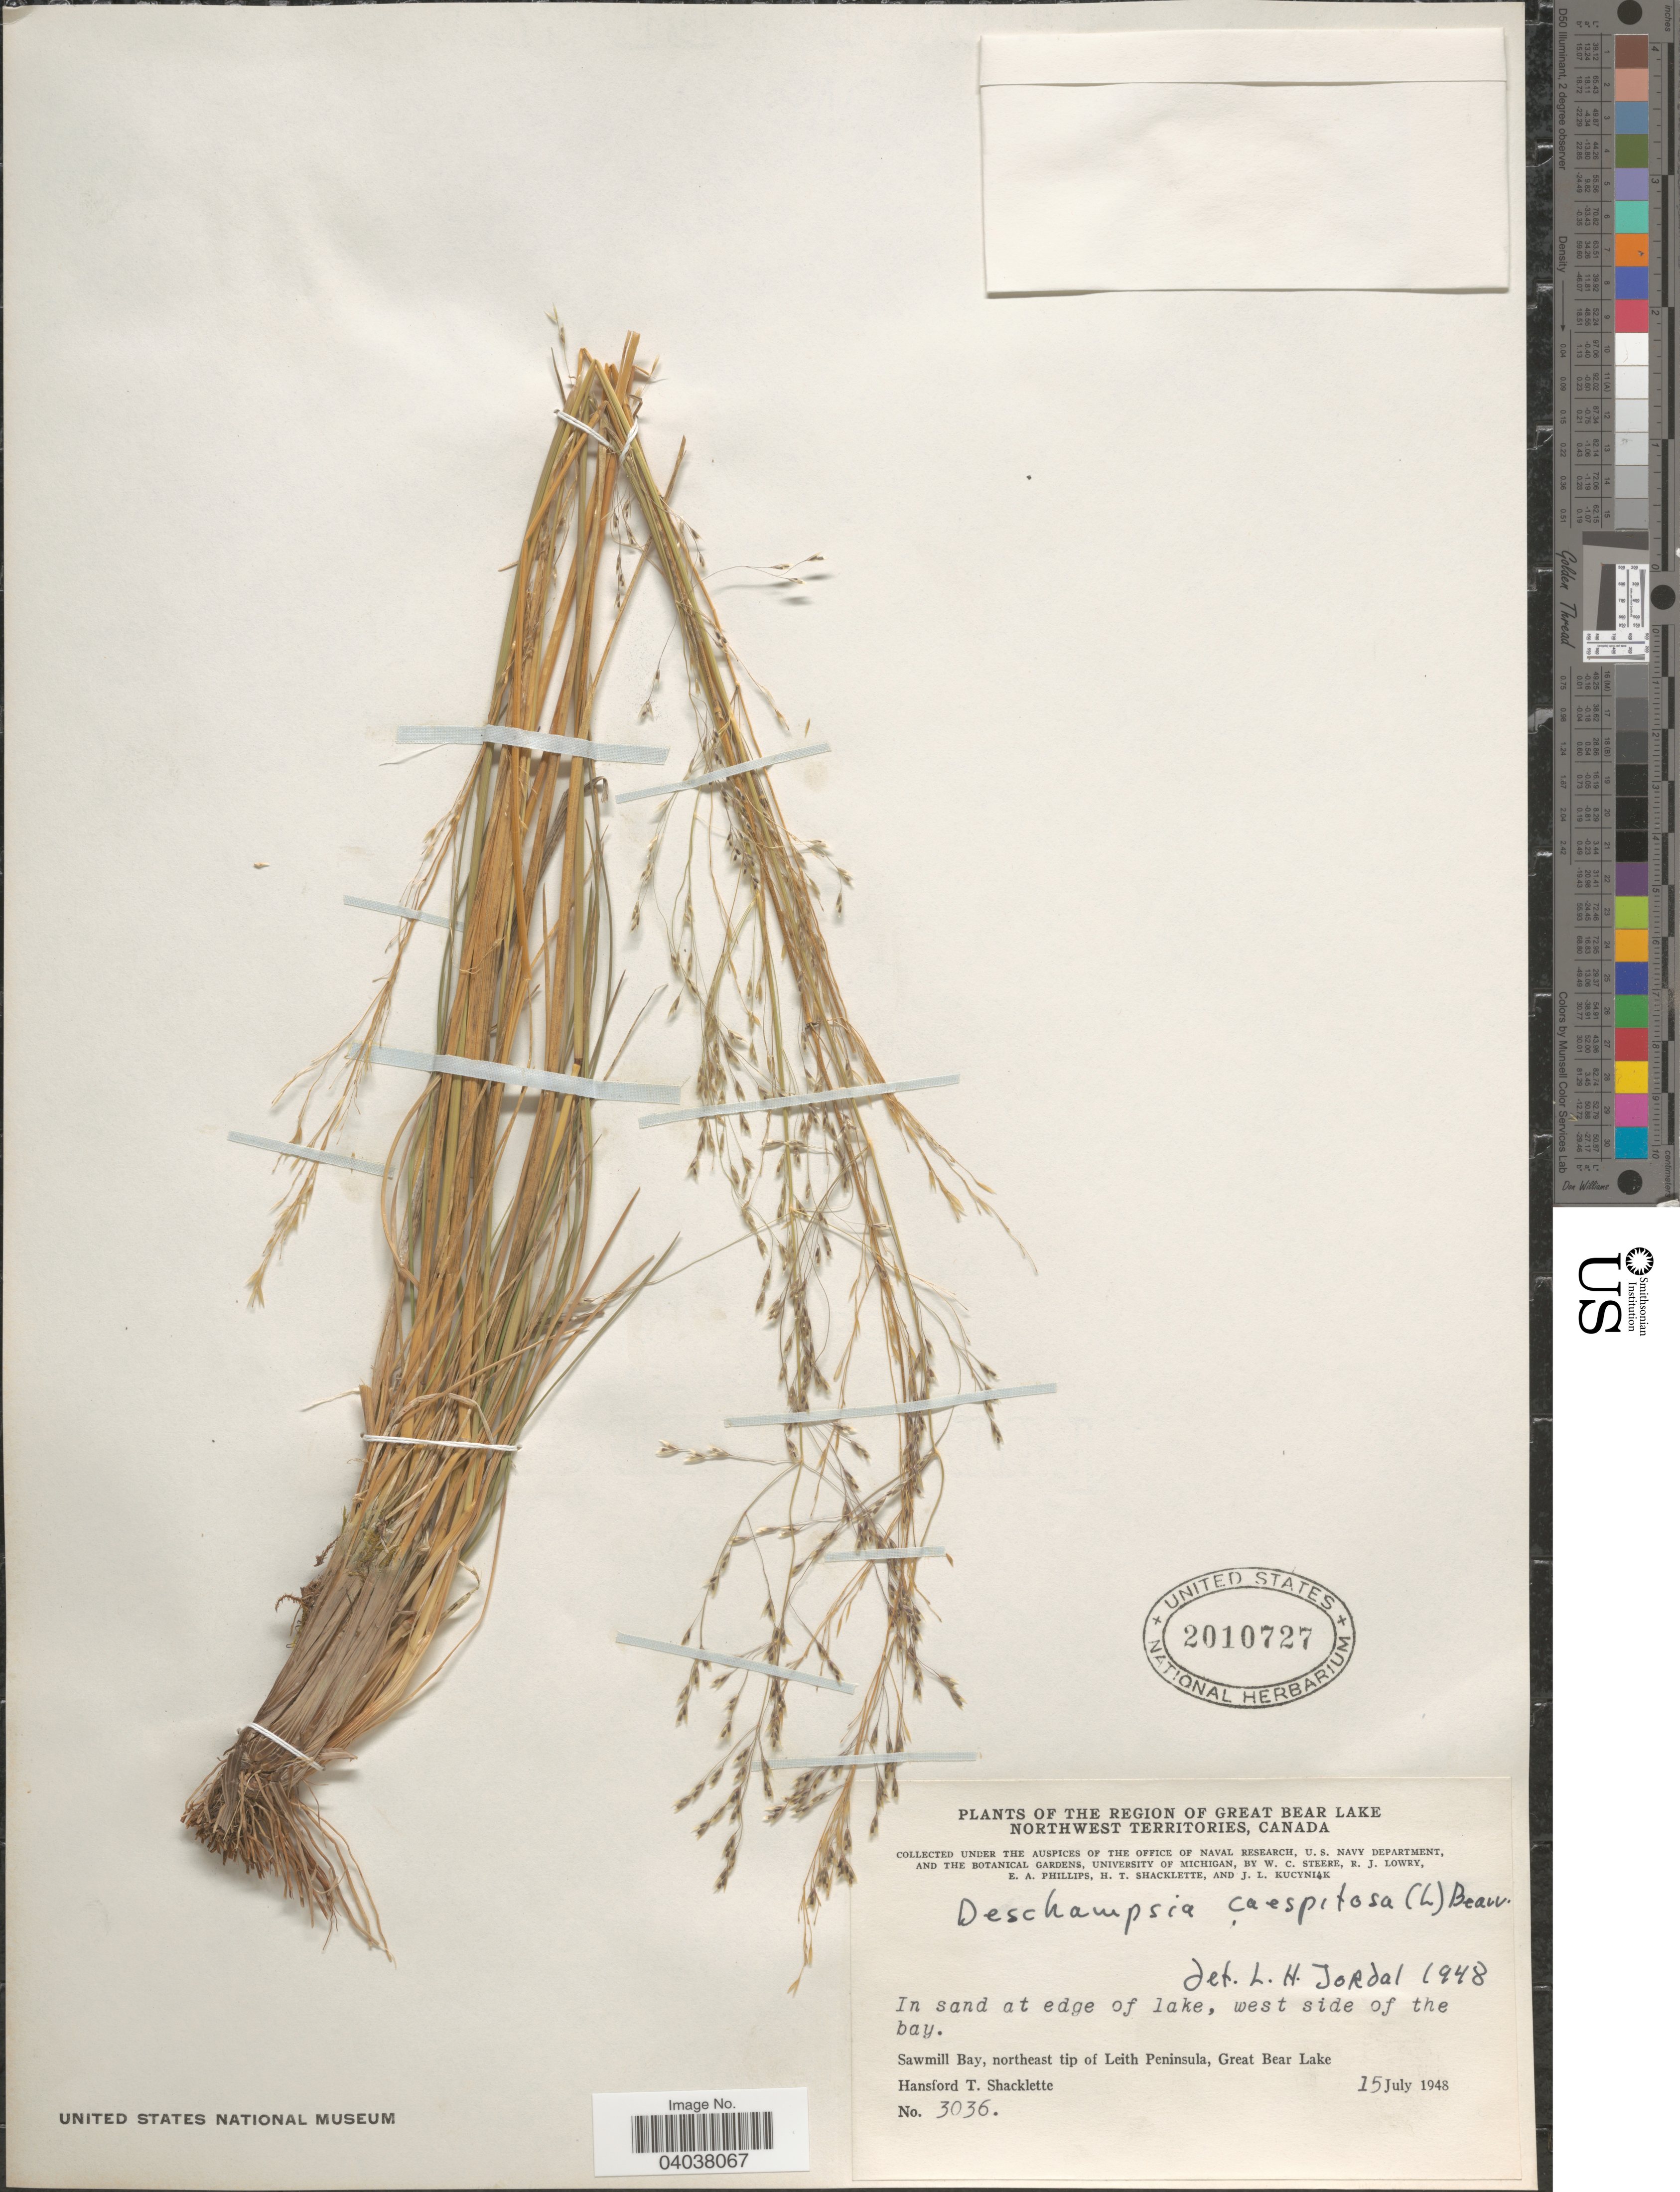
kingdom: Plantae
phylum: Tracheophyta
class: Liliopsida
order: Poales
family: Poaceae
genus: Deschampsia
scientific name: Deschampsia cespitosa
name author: (L.) P. Beauv.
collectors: W. C. Steere, R. Lowry, E. Phillips, H. Shacklette & J. Kucyniak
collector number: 3036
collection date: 1948-07-15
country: Canada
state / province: Northwest Territories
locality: The Region of Great Bear Lake. West side of the bay. Sawmill Bay, northeast tip of Leith Peninsula, Great Bear Lake.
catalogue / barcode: US 2010727